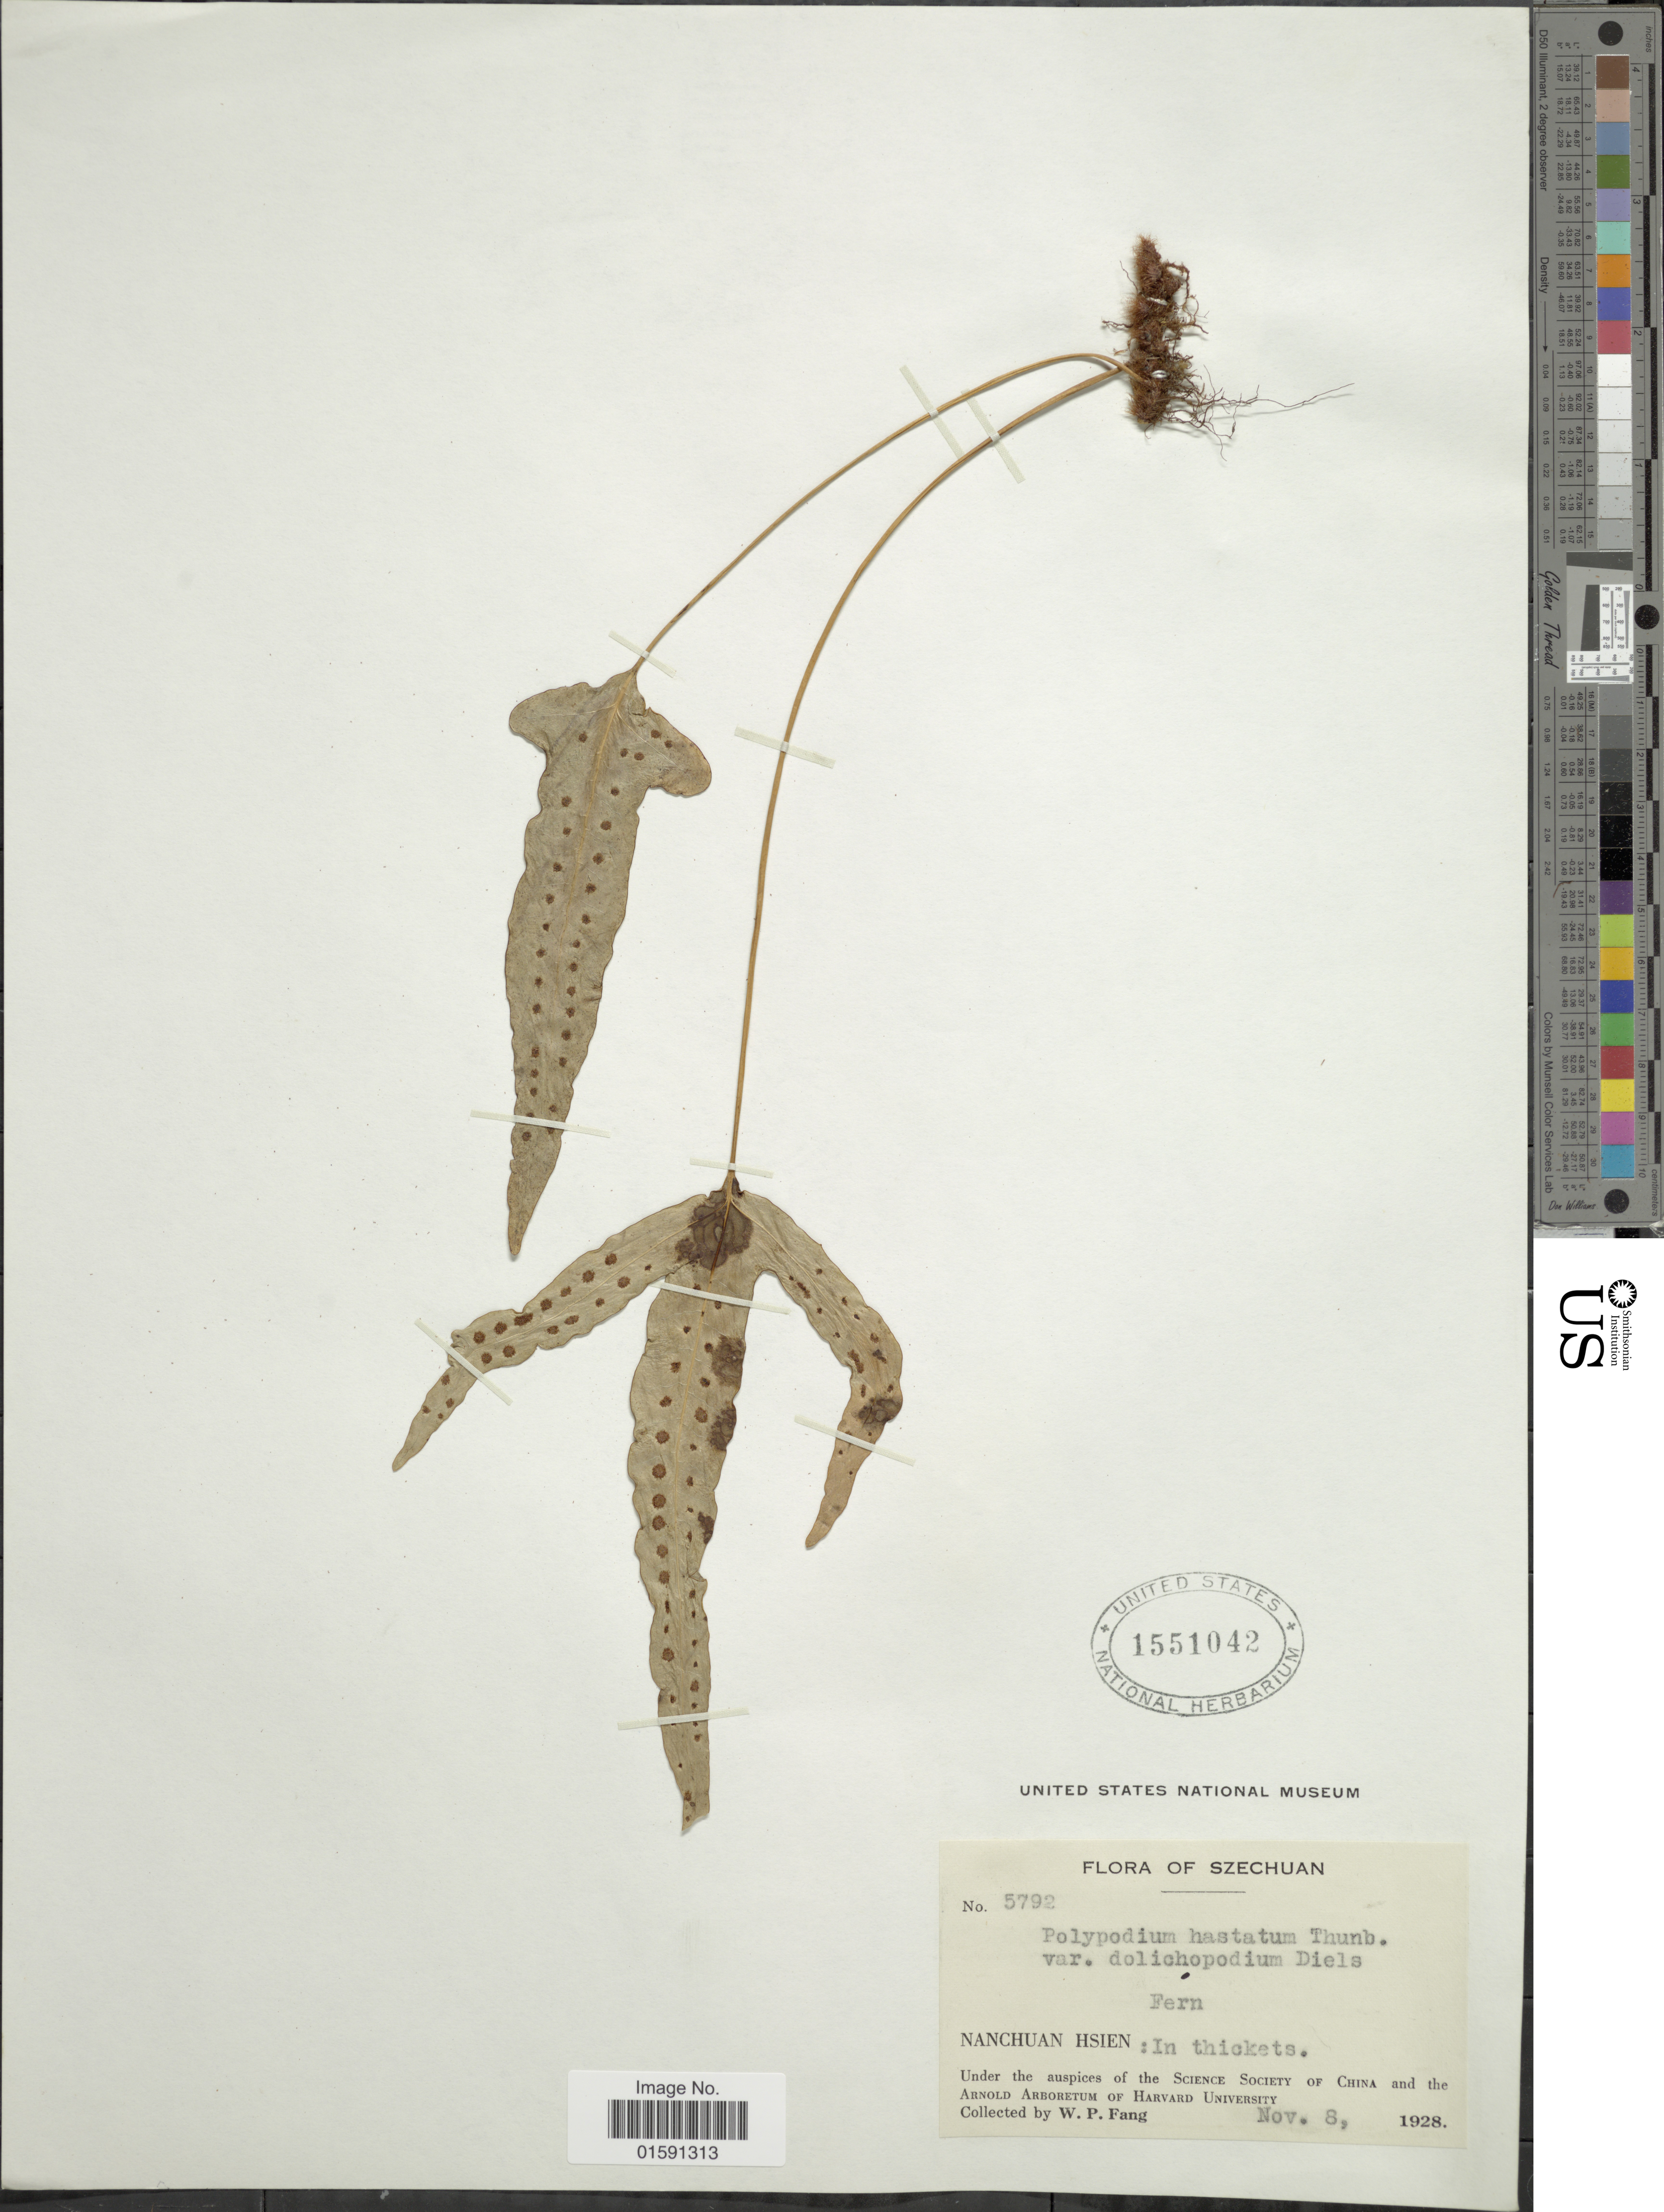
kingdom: Plantae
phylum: Tracheophyta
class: Polypodiopsida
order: Polypodiales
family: Polypodiaceae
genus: Selliguea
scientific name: Selliguea hastata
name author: (Thunb.) Fraser-Jenk.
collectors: W. P. Fang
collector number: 5792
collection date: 1928-11-08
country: China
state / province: Sichuan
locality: Szechuan. Nanchuan Hsien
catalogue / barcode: US 1551042